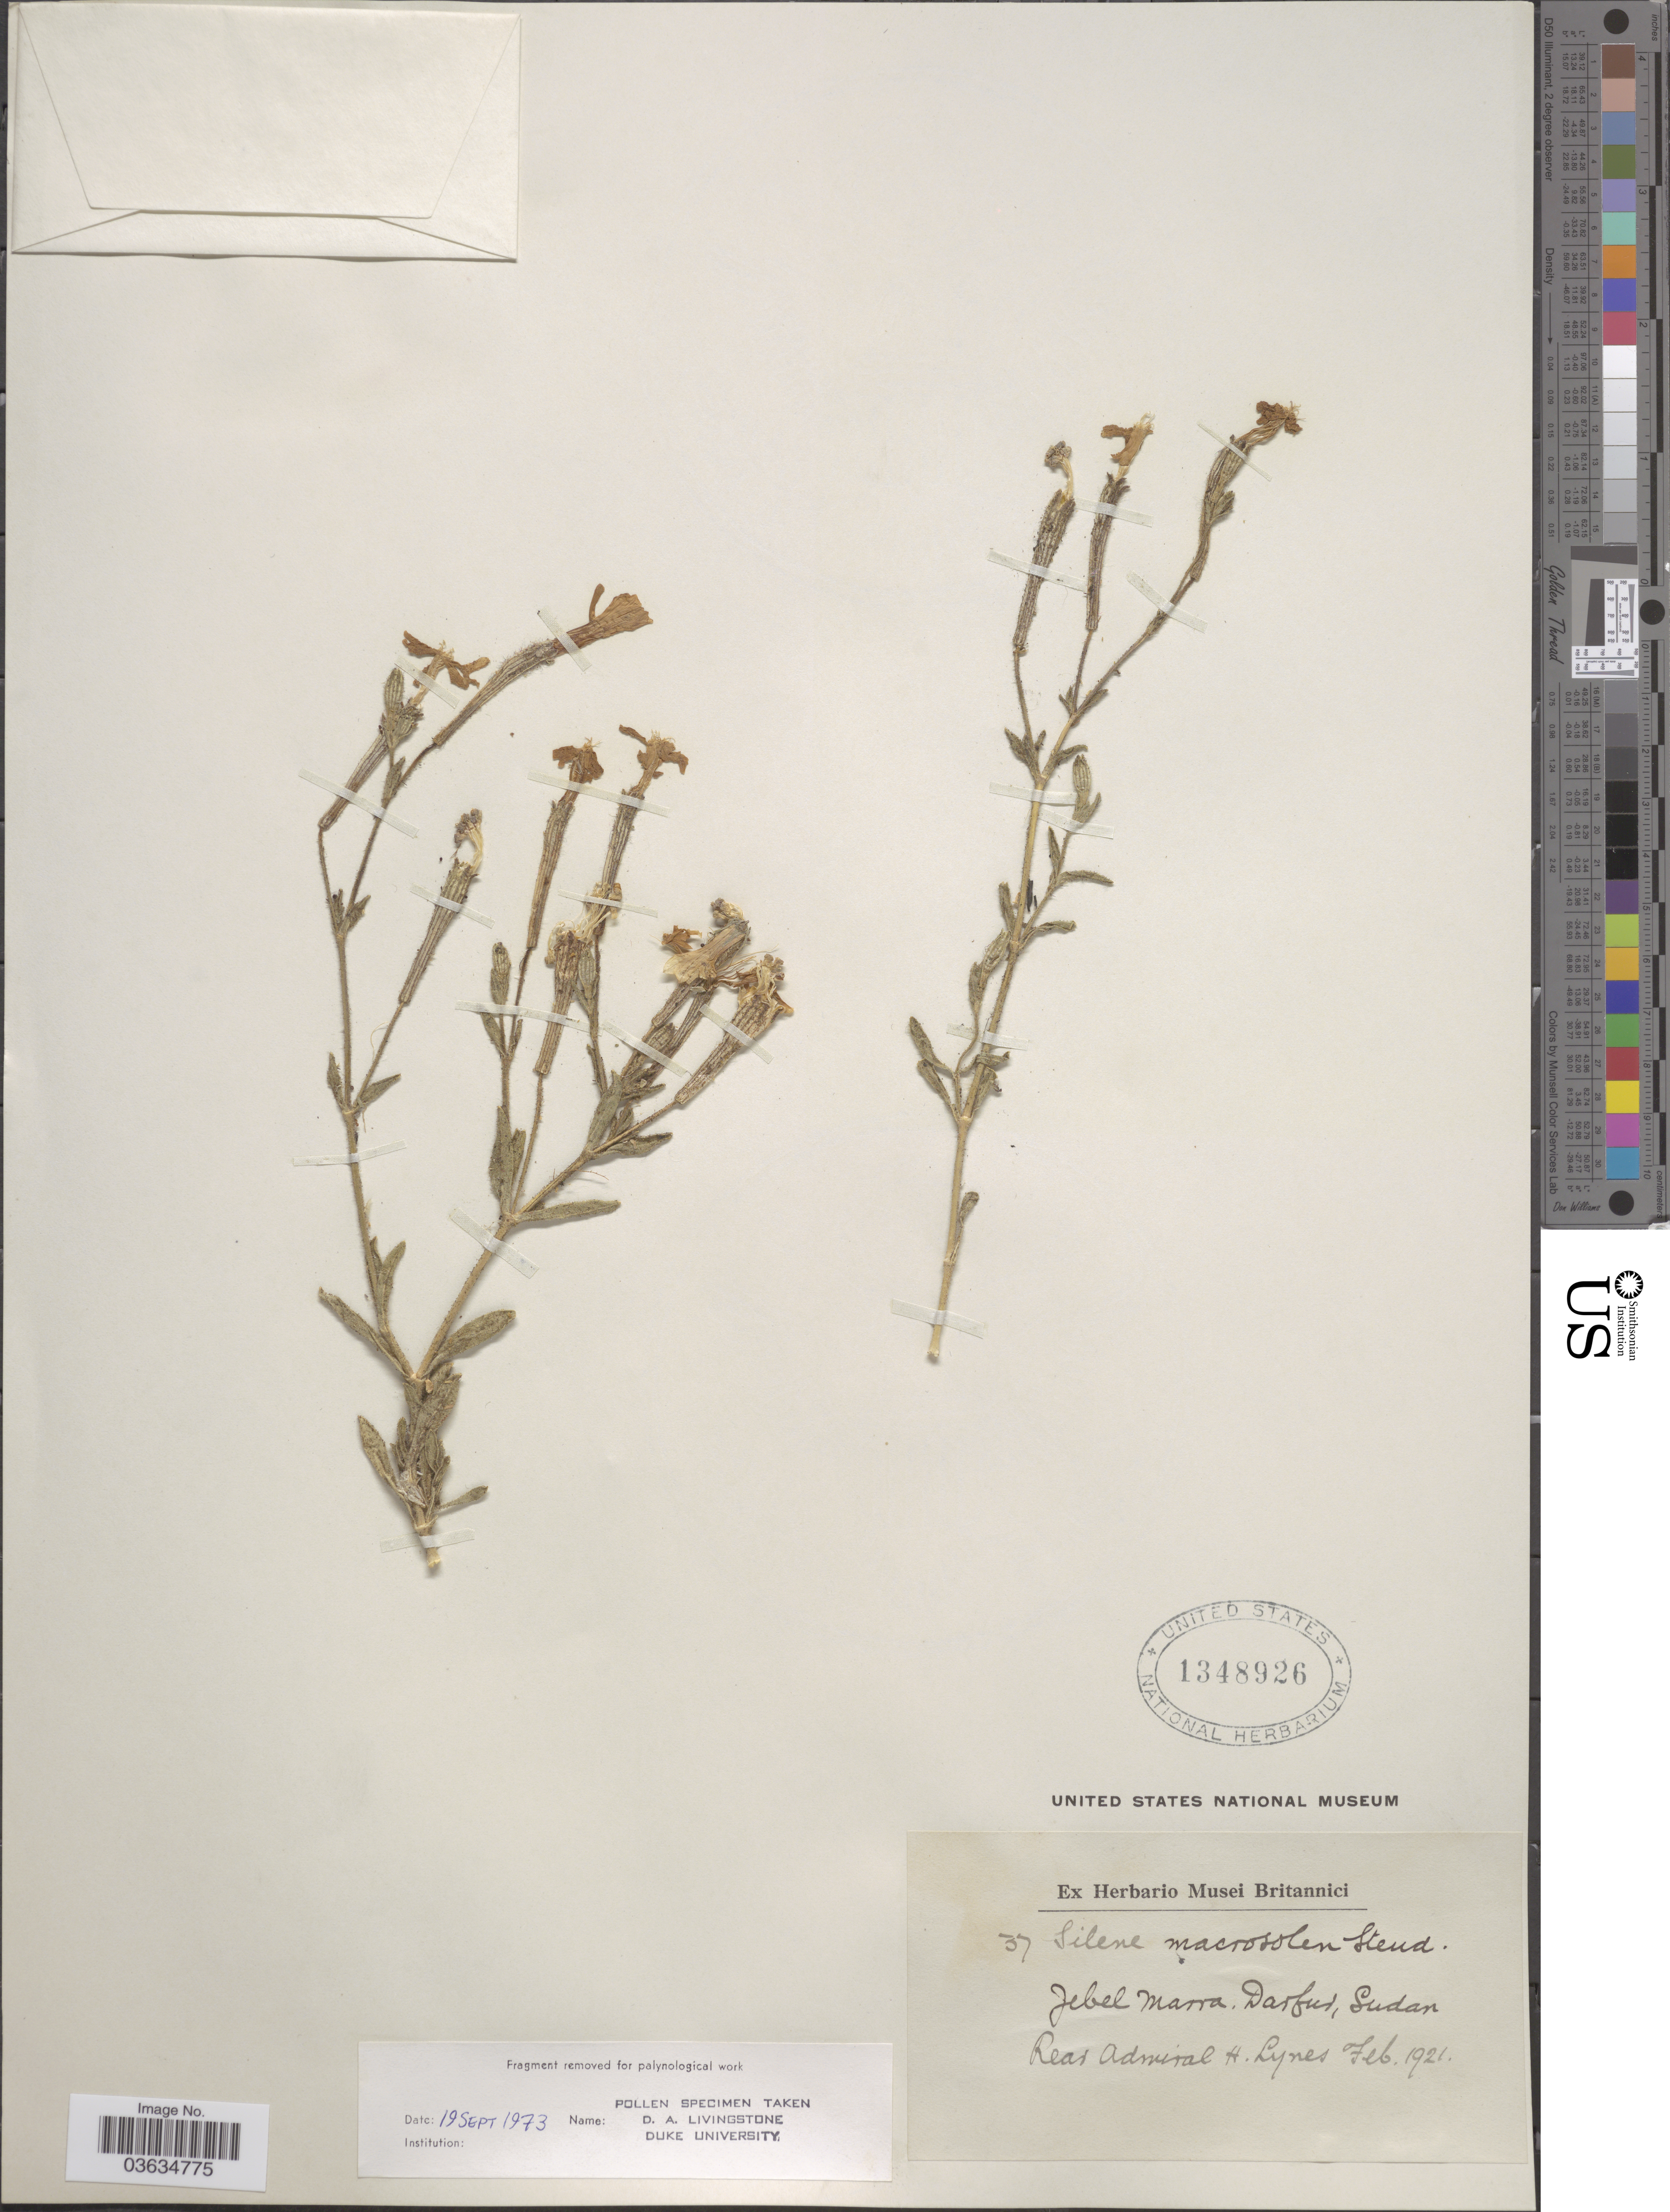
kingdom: Plantae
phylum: Tracheophyta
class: Magnoliopsida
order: Caryophyllales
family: Caryophyllaceae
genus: Silene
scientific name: Silene macrosolen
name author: Steud. ex A. Rich.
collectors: H. Lynes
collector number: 37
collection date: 1921-02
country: Sudan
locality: Jebel Marra, Darfur.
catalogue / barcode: US 1348926